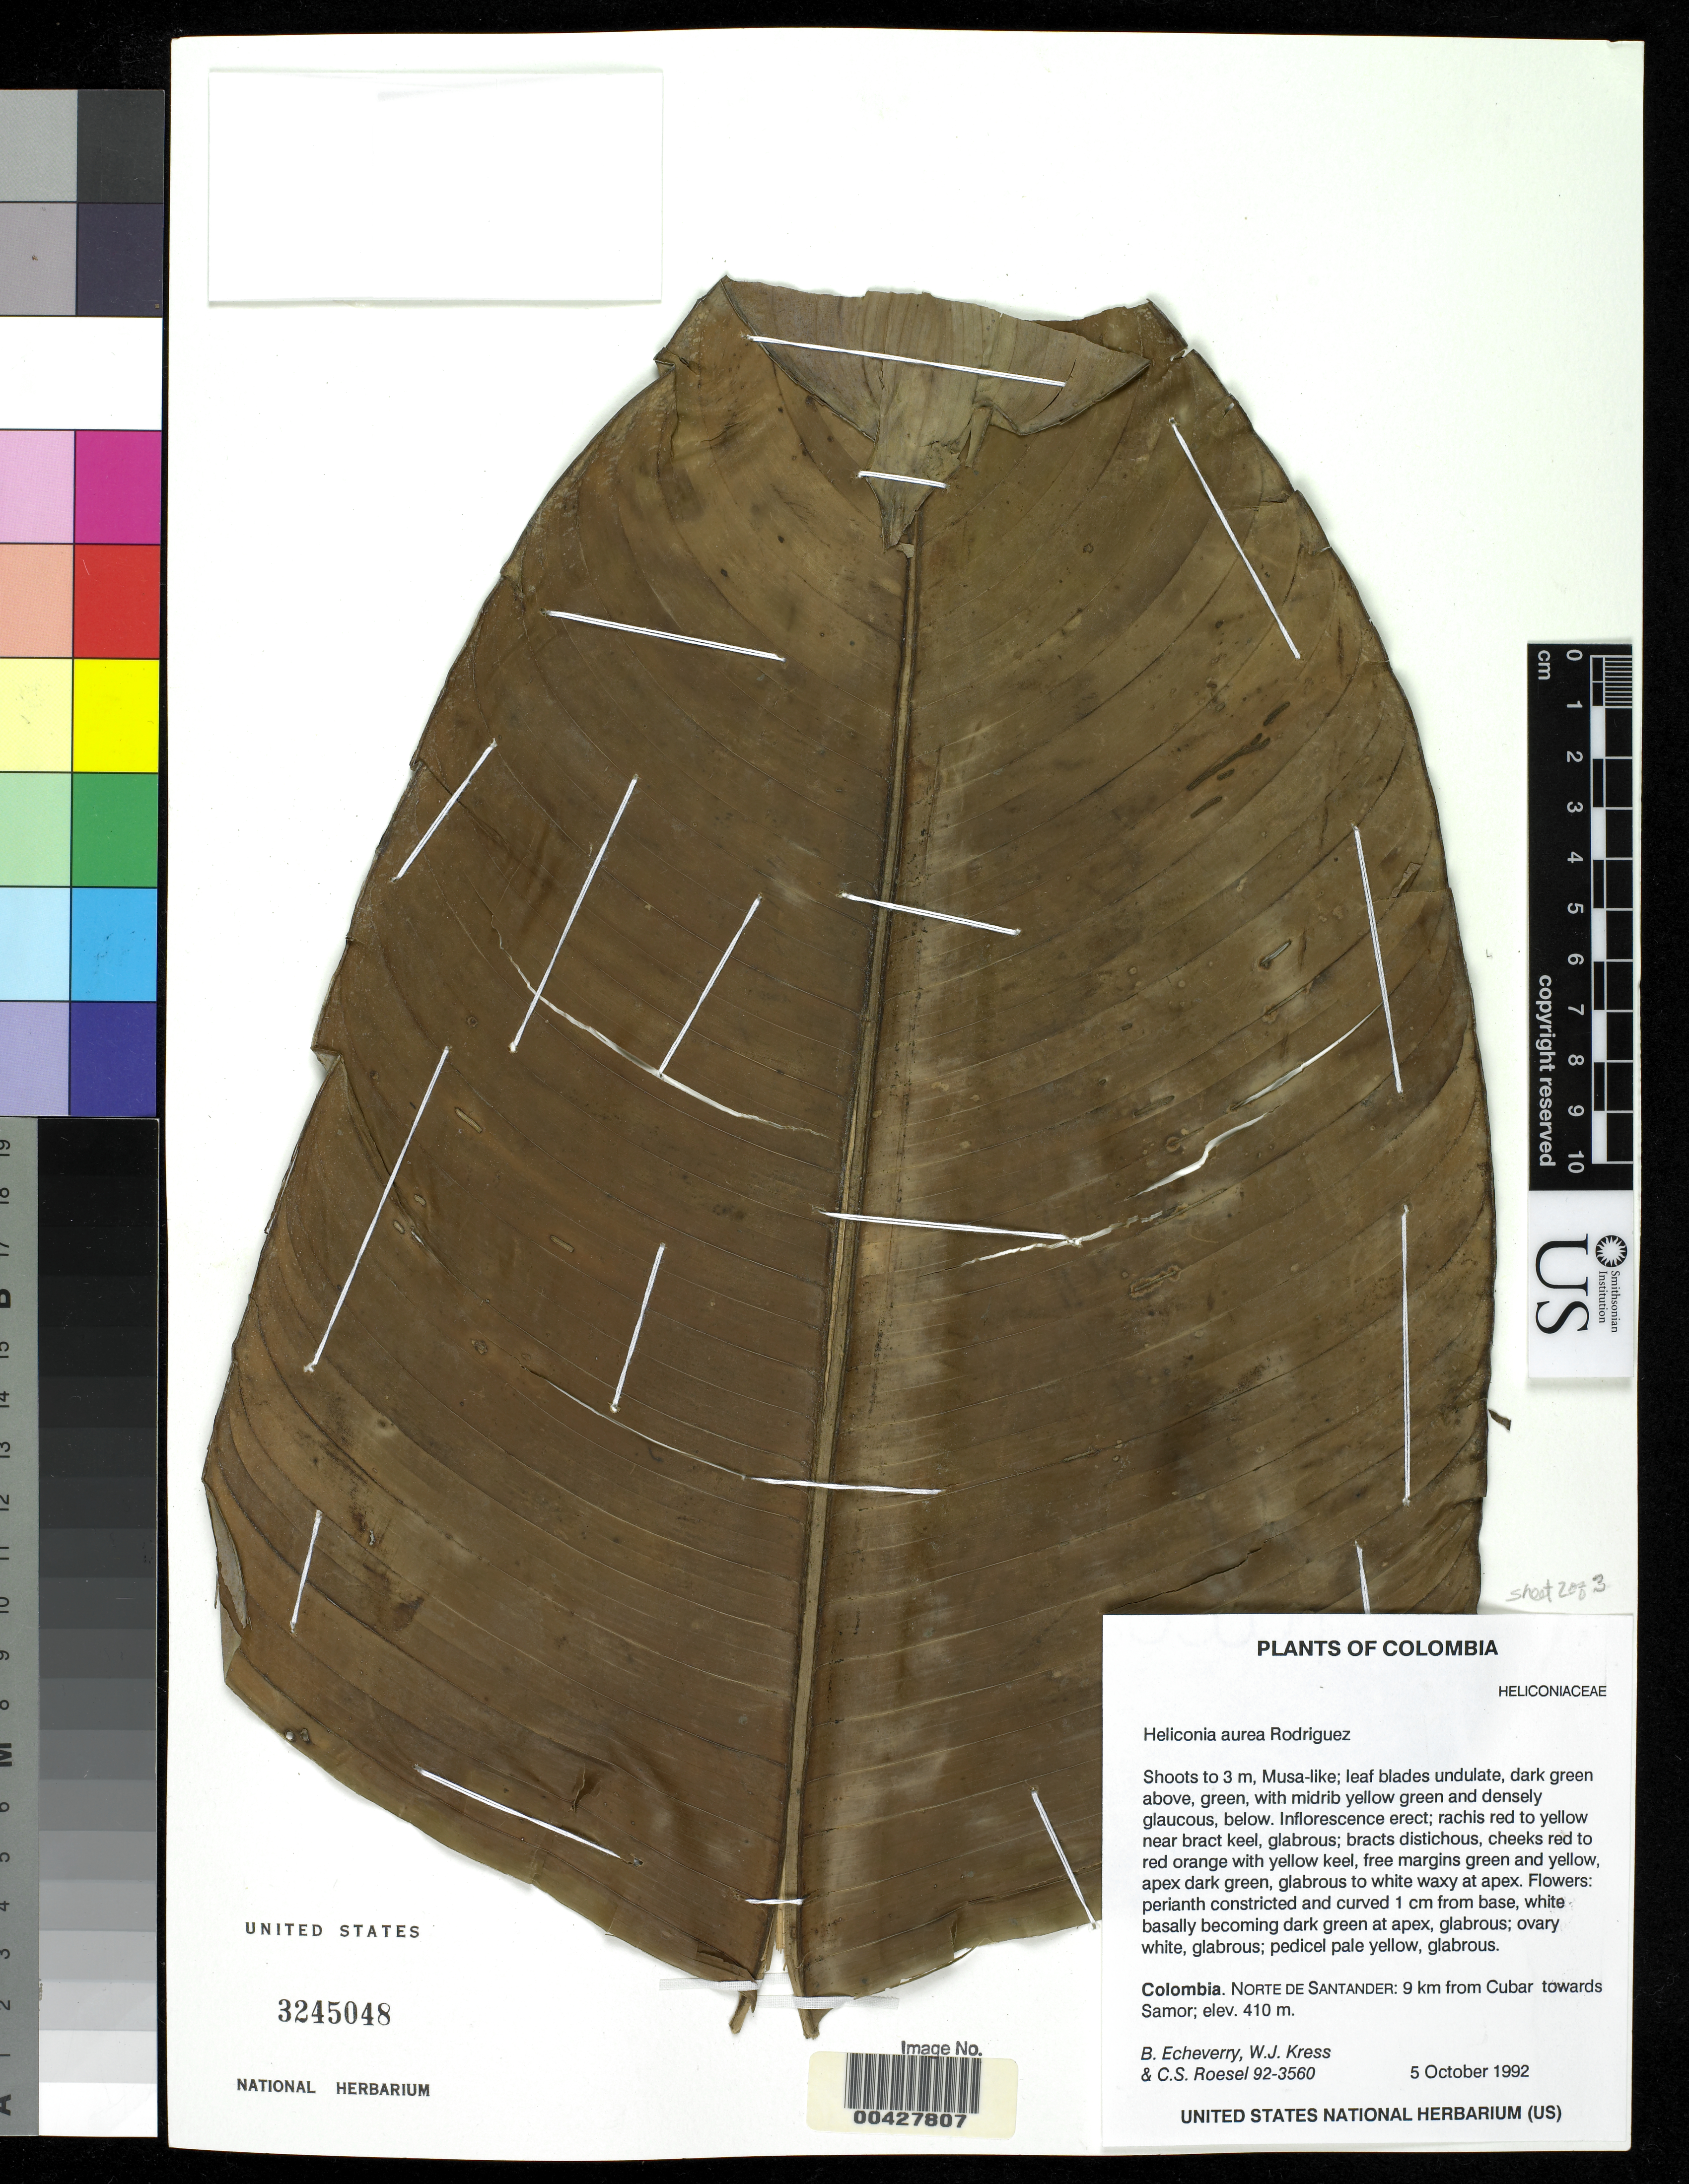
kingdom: Plantae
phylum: Tracheophyta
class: Liliopsida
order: Zingiberales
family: Heliconiaceae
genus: Heliconia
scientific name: Heliconia aurea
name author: G. Rodr.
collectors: B. Echeverry, W. J. Kress & C. S. Roesel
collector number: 92-3560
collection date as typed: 05 Oct 1992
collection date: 1992-10-05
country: Colombia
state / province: Norte de Santander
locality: From Cubar to Samor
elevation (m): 410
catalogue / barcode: US 3245048